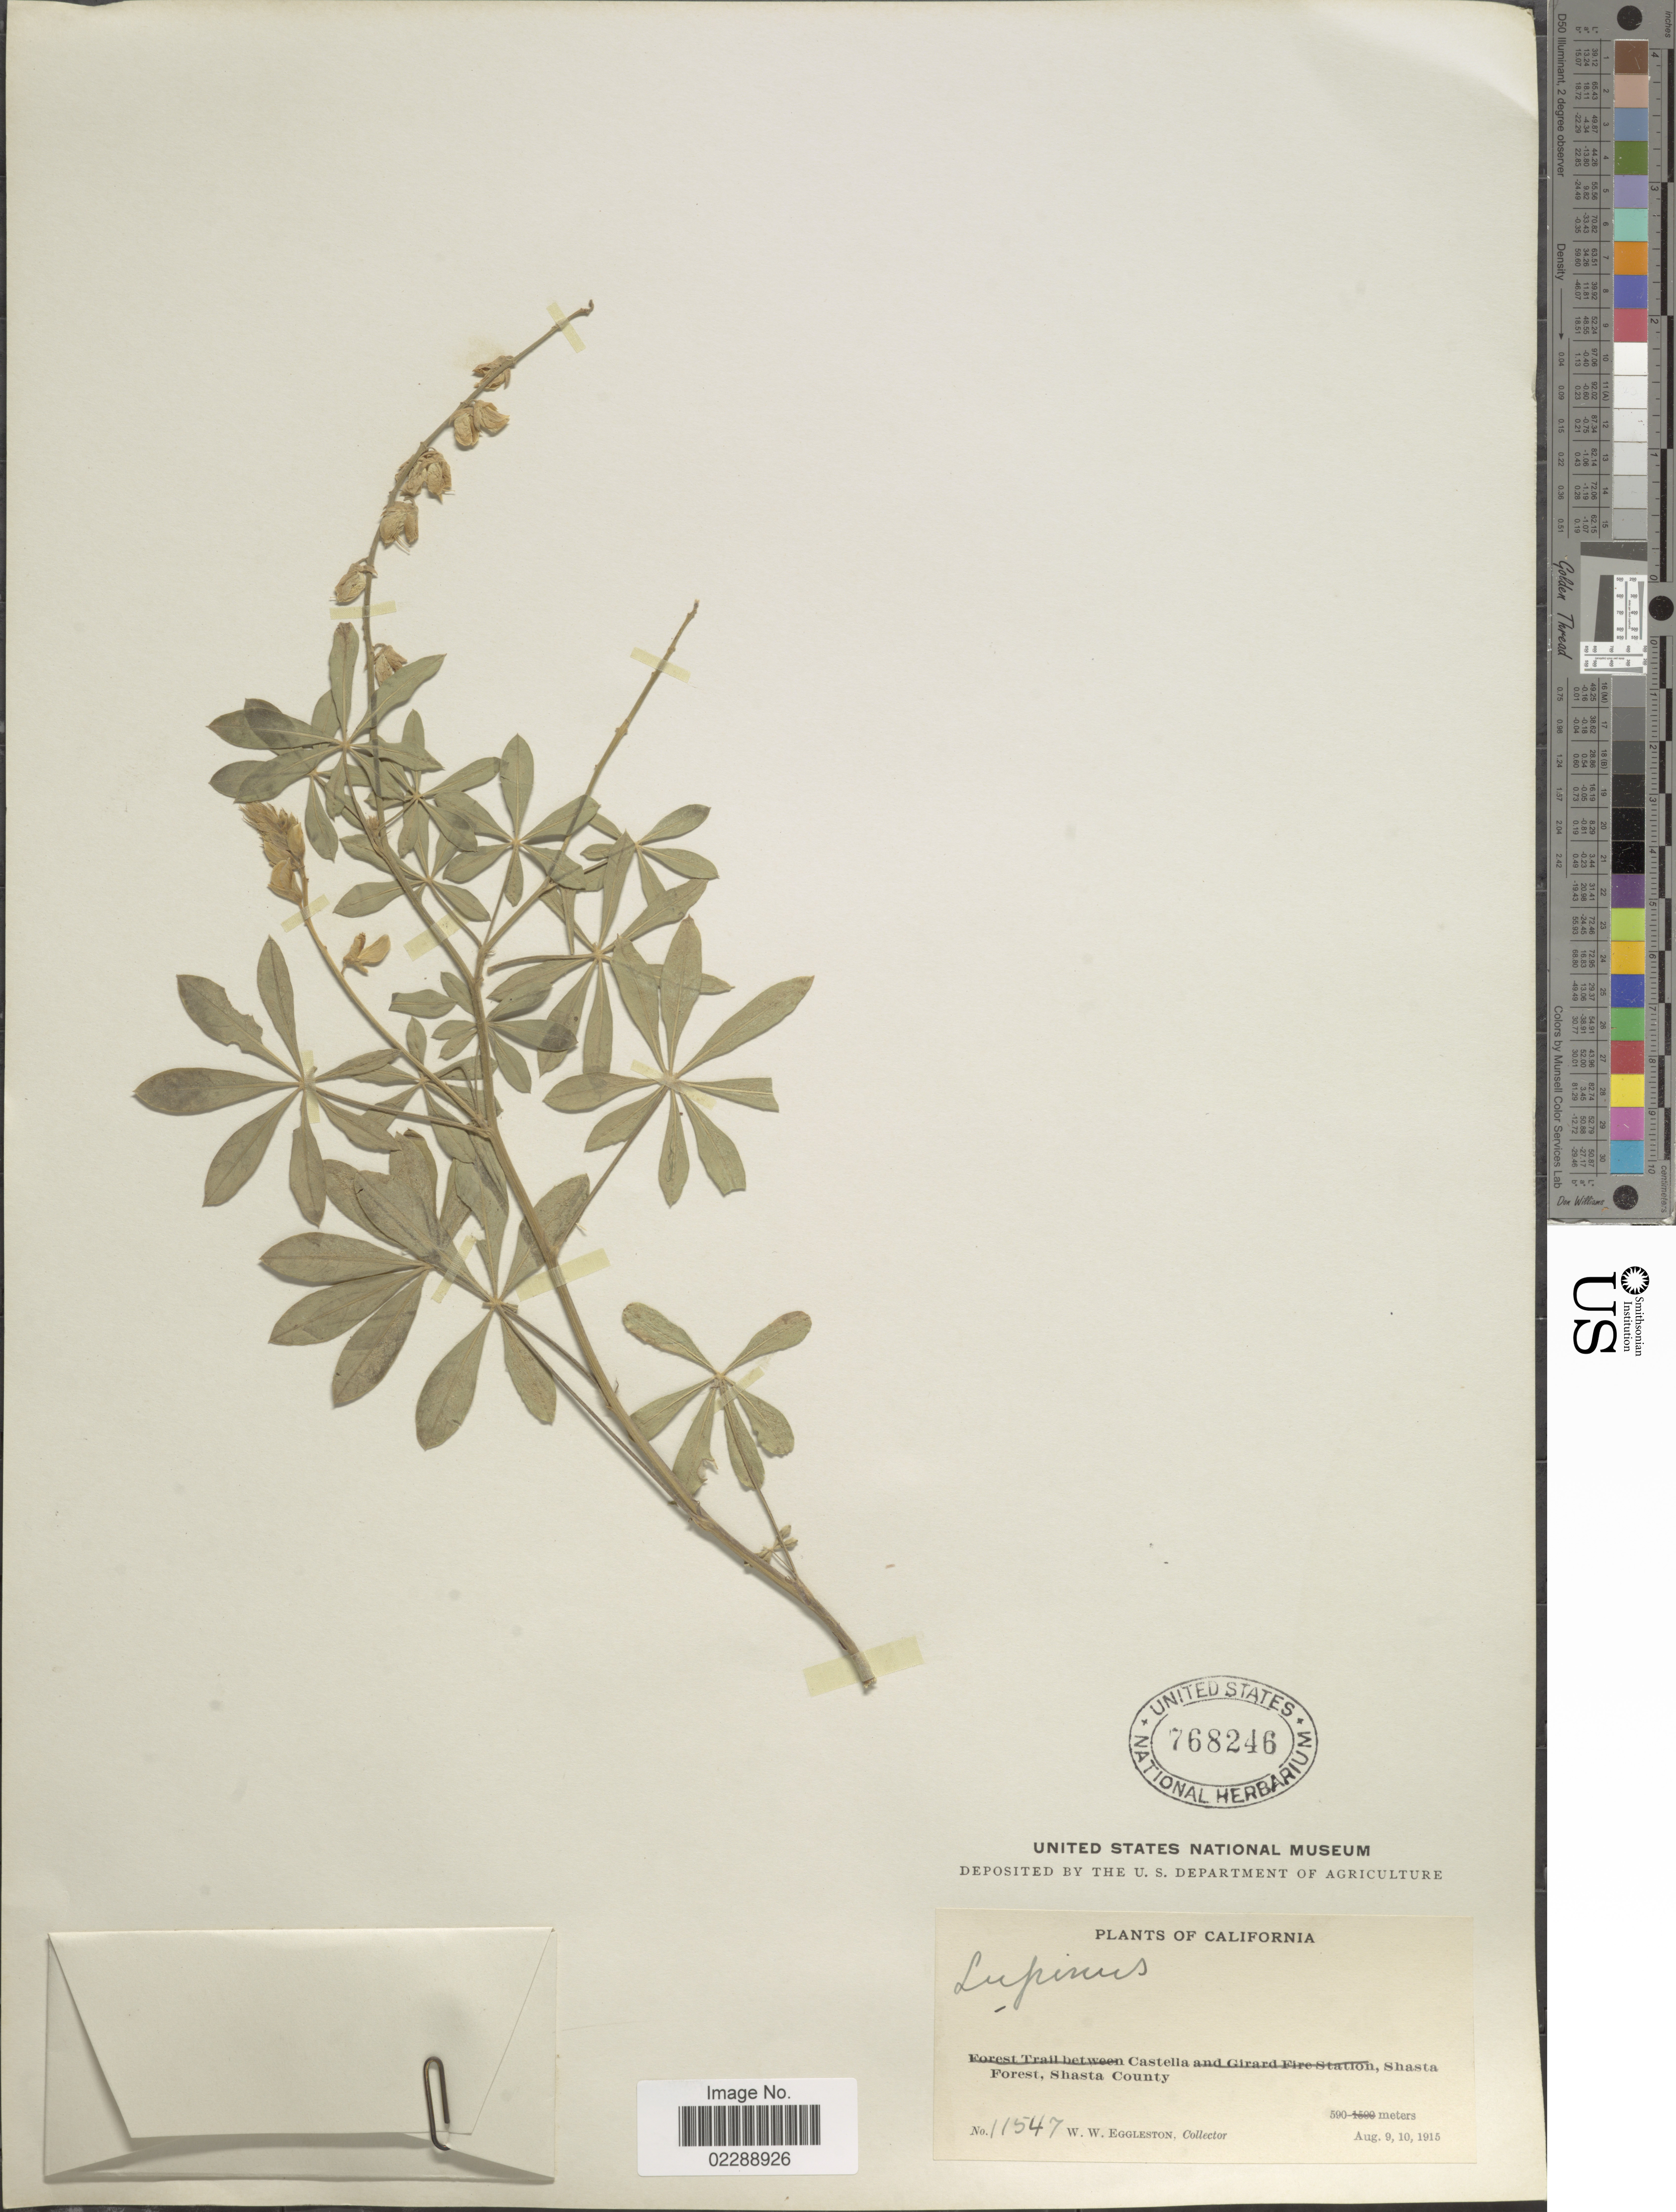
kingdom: Plantae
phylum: Tracheophyta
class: Magnoliopsida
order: Fabales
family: Fabaceae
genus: Lupinus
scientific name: Lupinus sp.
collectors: W. W. Eggleston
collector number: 11547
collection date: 1915-08-09/1915-08-10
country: United States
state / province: California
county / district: Shasta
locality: Castella, Shasta Forest, Shasta County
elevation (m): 590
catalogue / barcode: US 768246